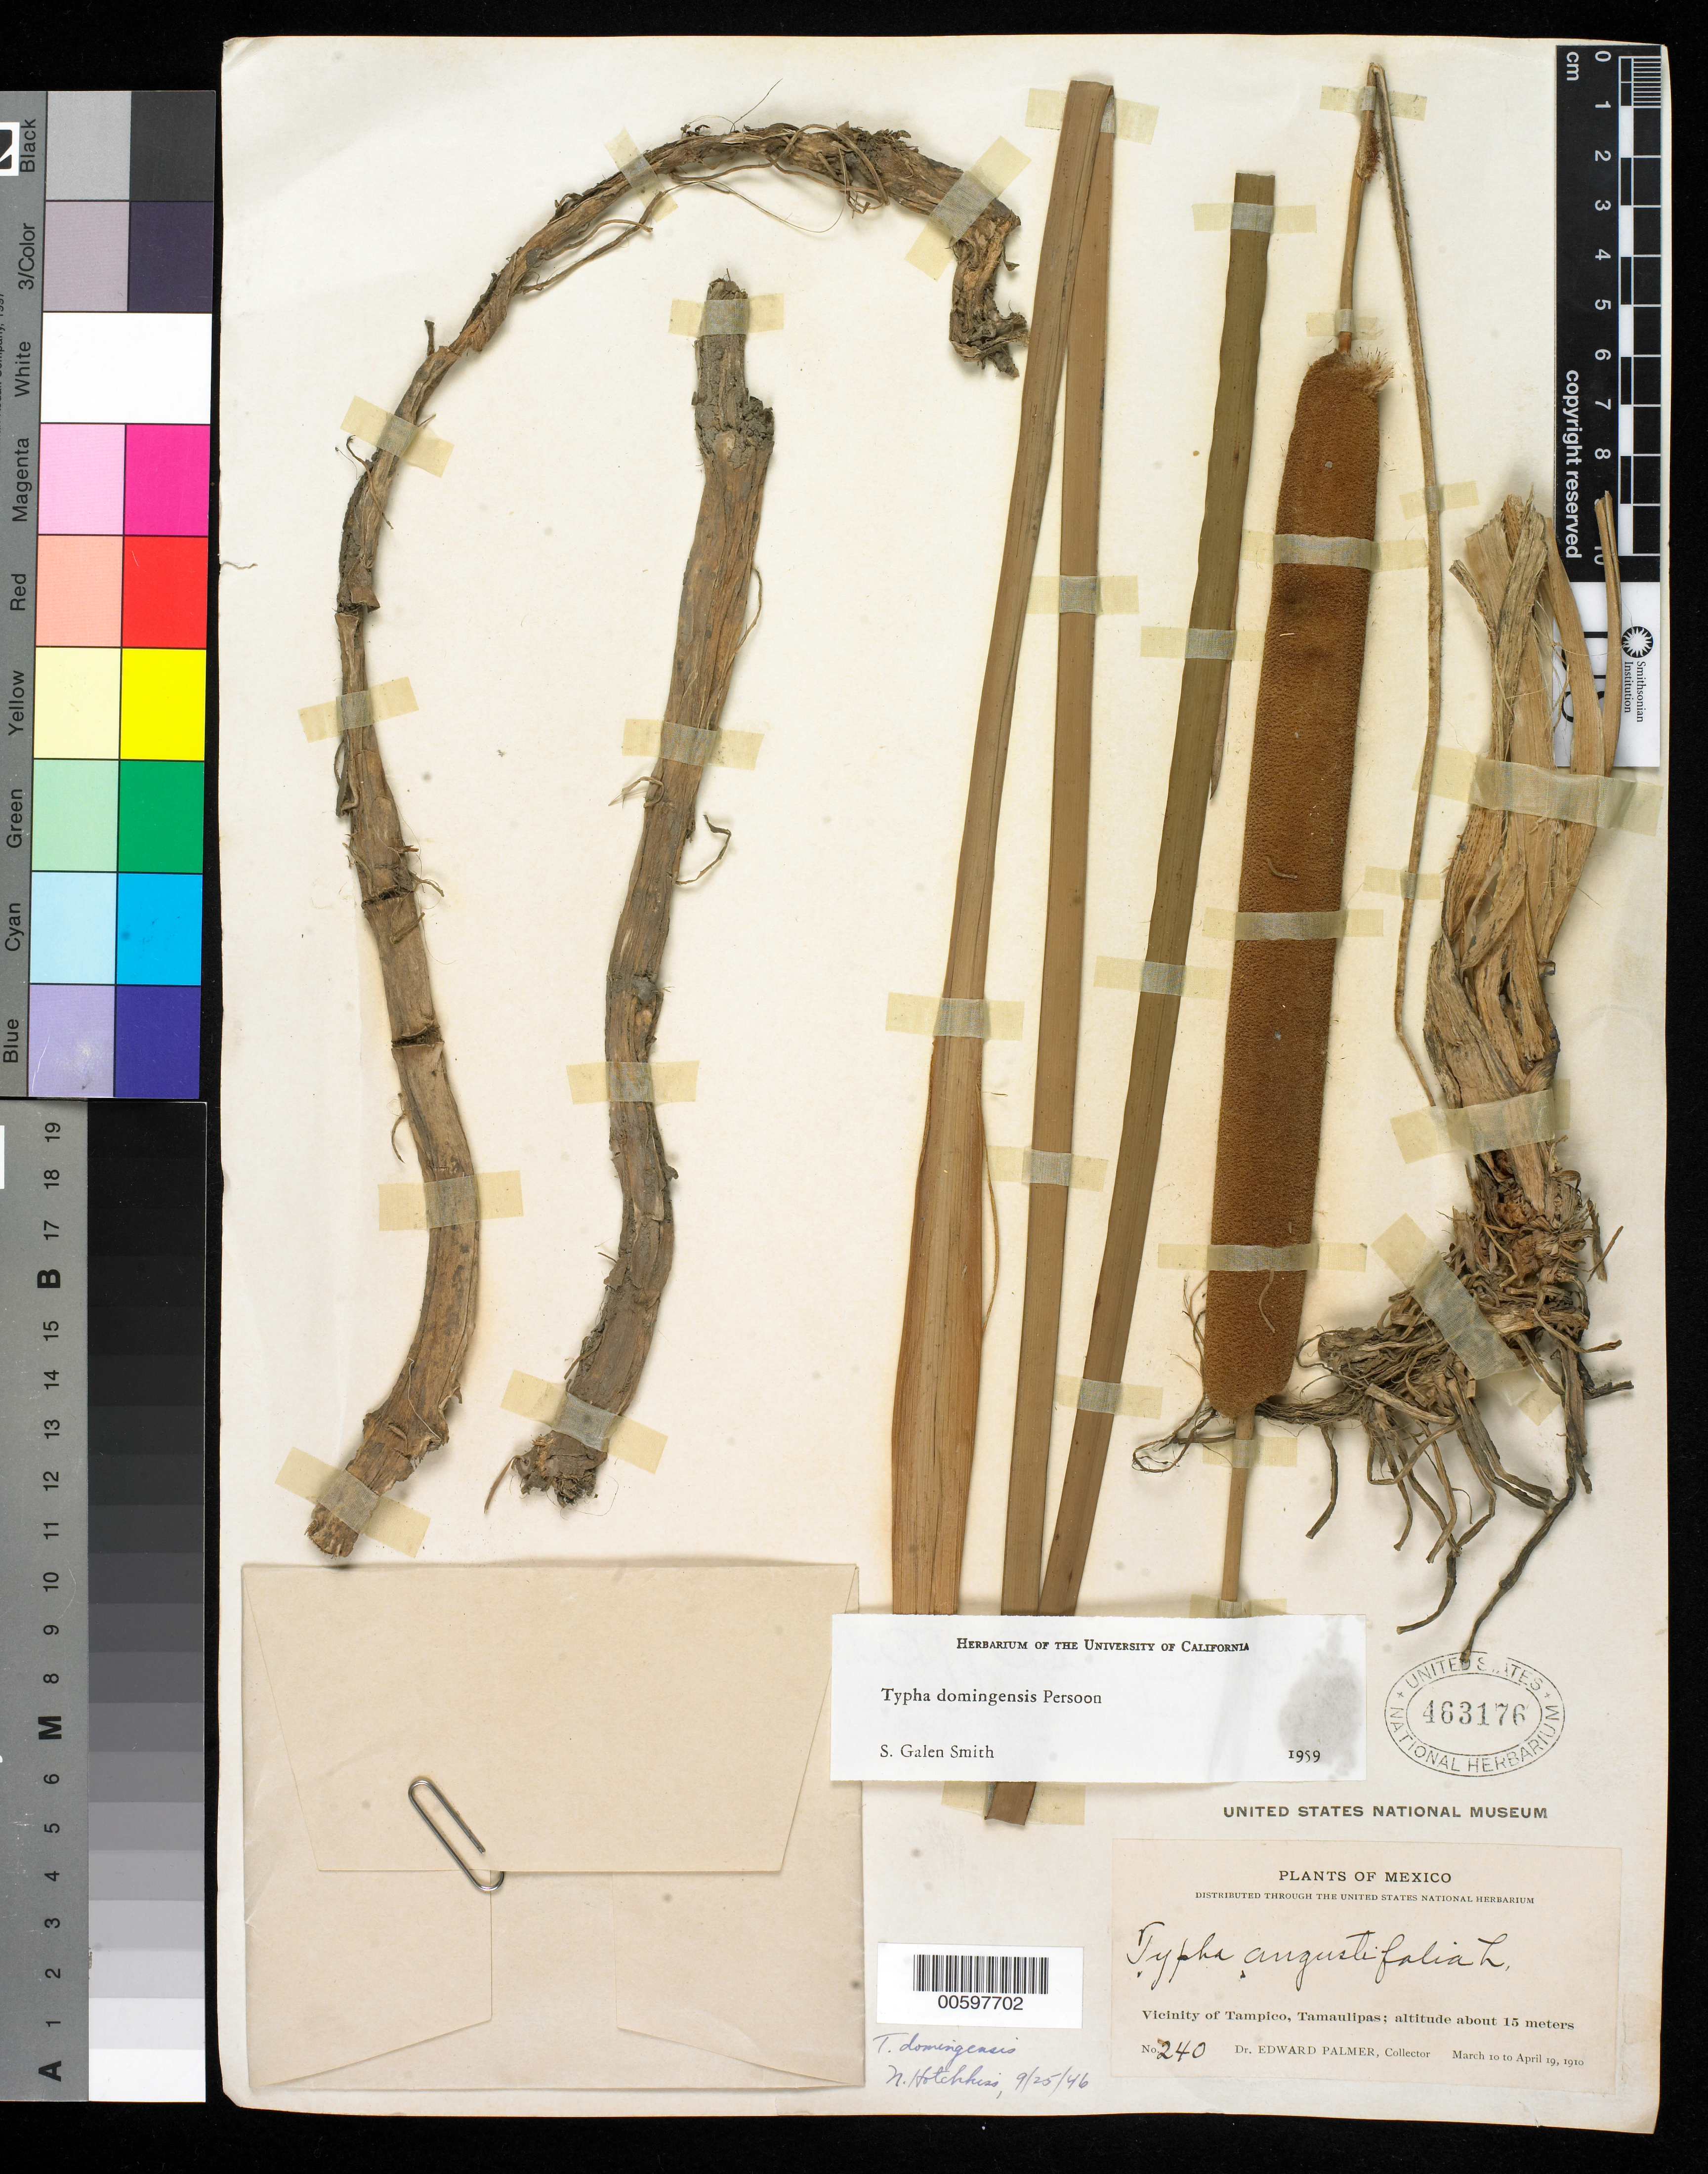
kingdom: Plantae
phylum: Tracheophyta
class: Liliopsida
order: Poales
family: Typhaceae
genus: Typha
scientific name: Typha domingensis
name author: Pers.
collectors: E. Palmer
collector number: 240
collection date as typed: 10 Mar 1910 to 19 Apr 1910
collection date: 1910-03-10/1910-04-19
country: Mexico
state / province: Tamaulipas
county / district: Tampico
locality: Tampico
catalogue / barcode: US 463176